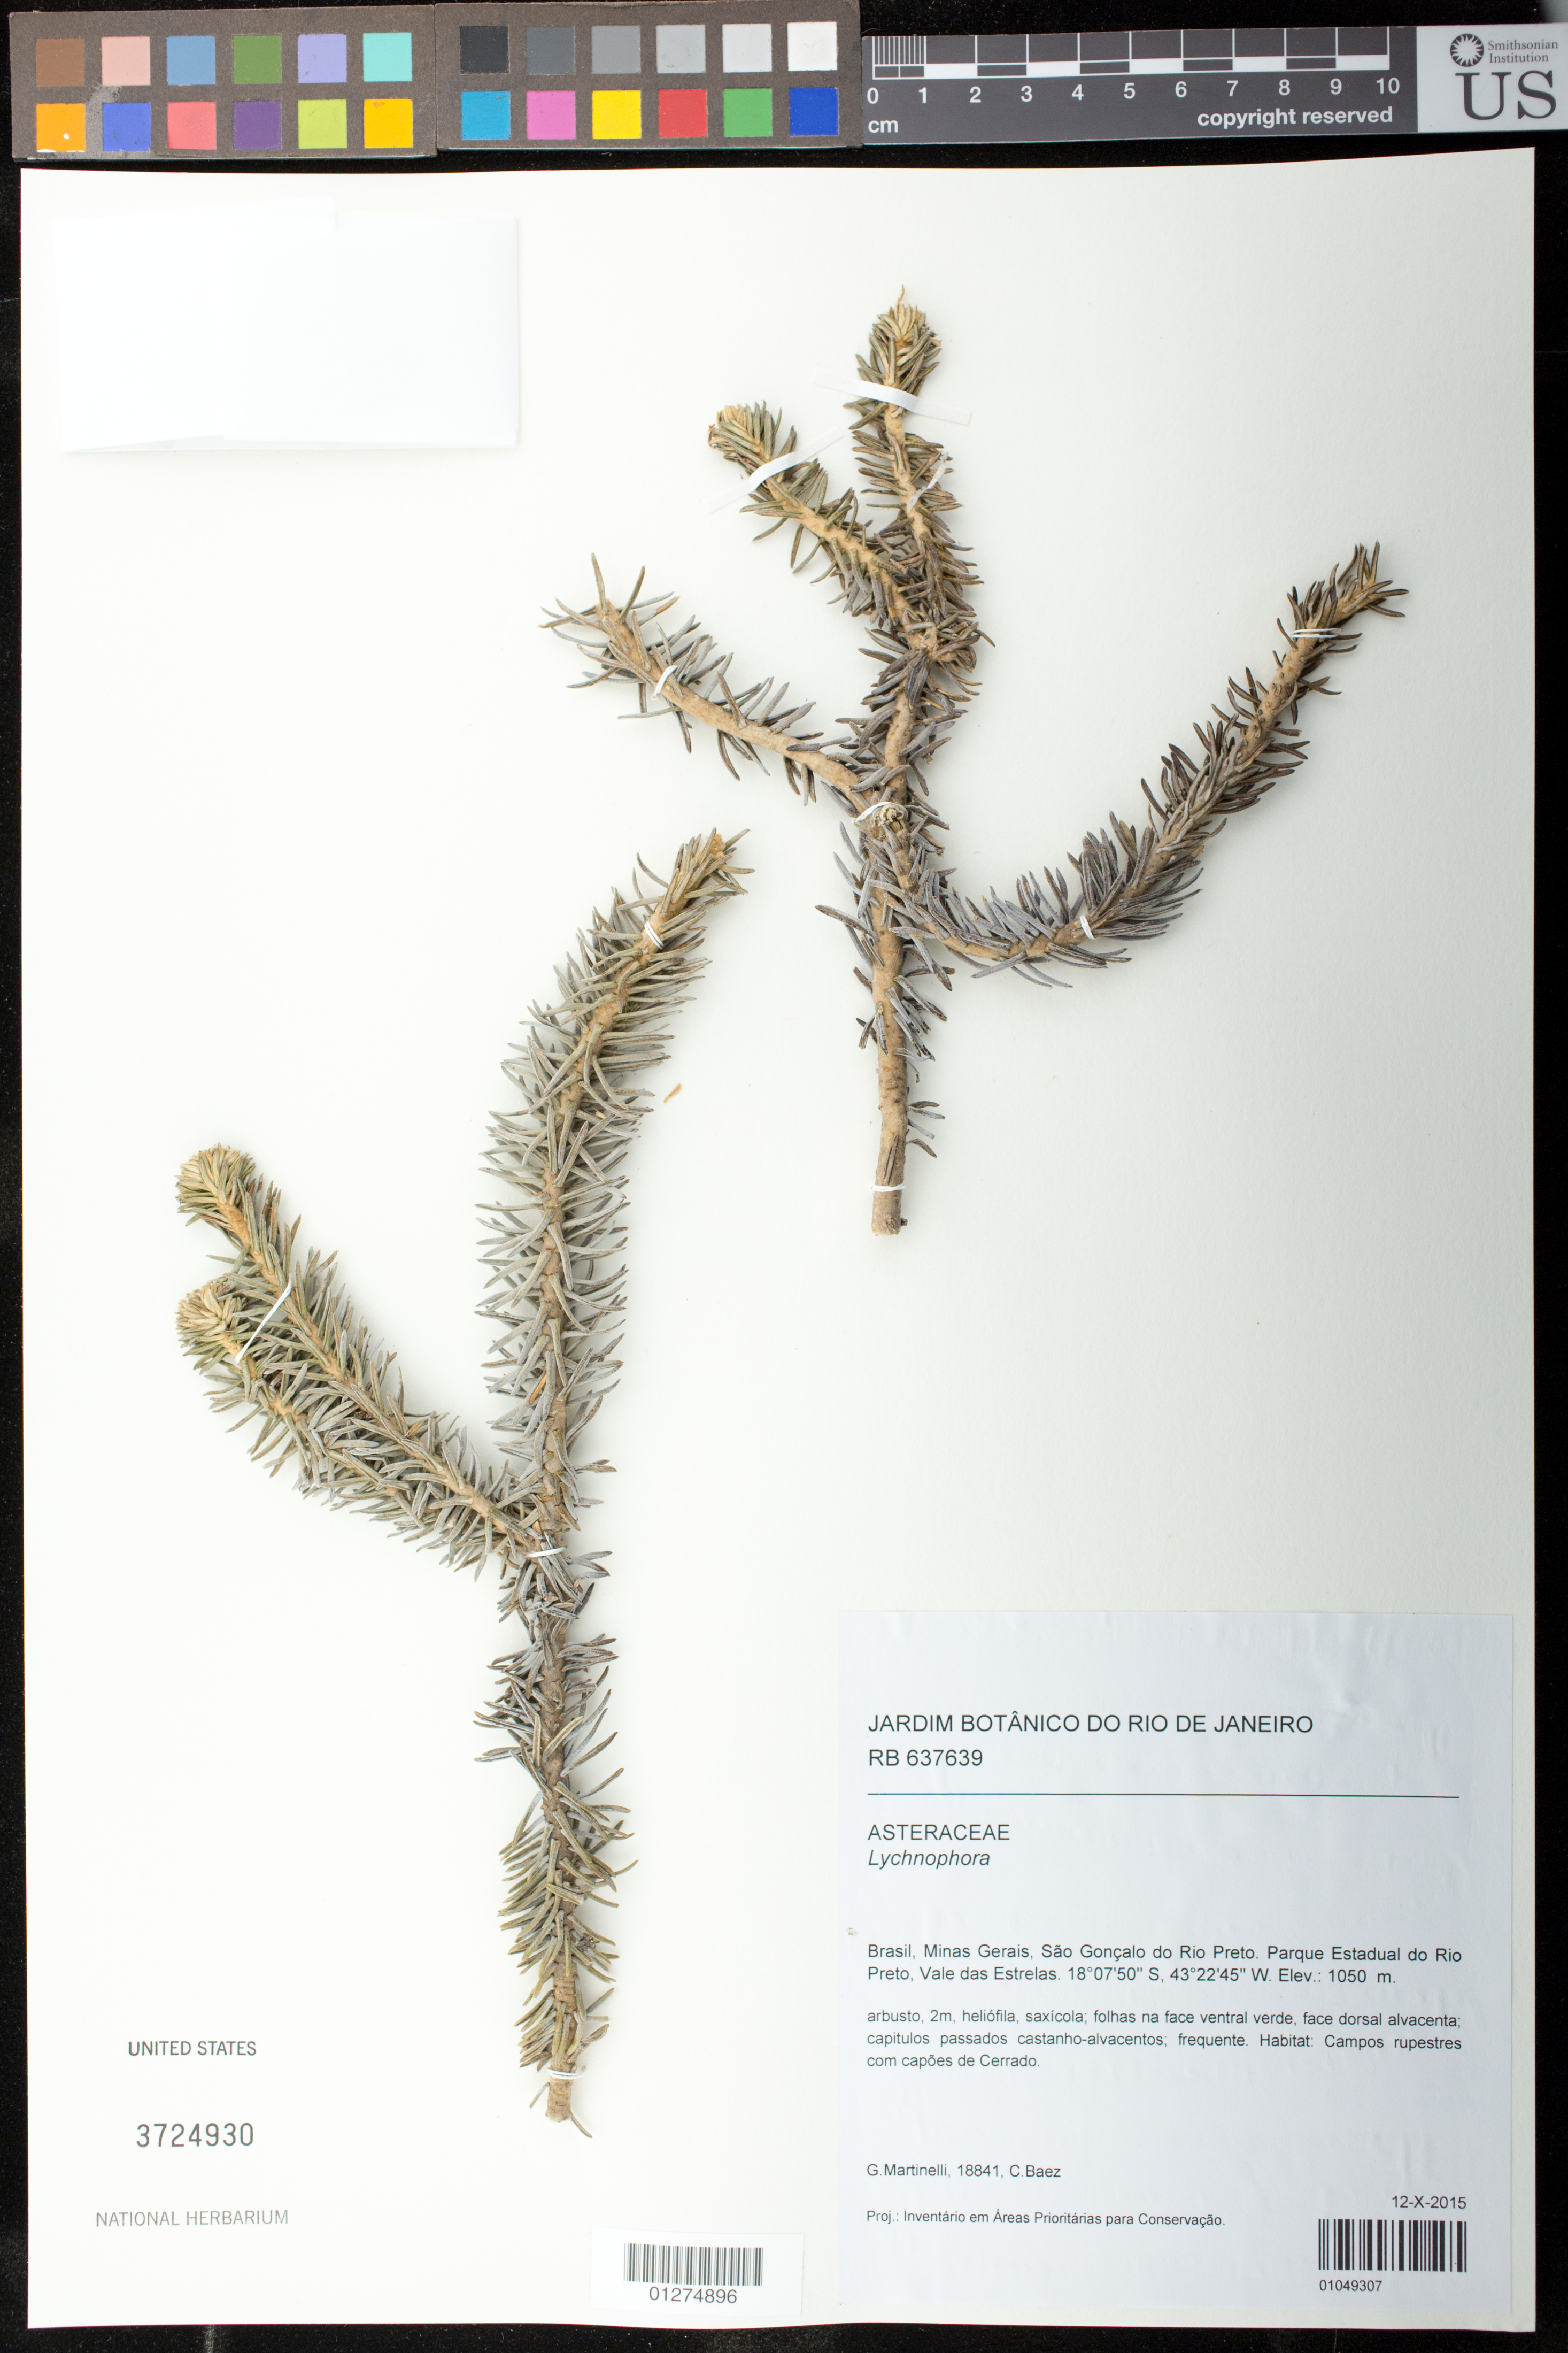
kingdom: Plantae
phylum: Tracheophyta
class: Magnoliopsida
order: Asterales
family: Asteraceae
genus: Lychnophora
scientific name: Lychnophora sp.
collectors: G. Martinelli & C. Baez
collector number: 188841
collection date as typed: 12 X 2015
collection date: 2015-10-12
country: Brazil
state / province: Minas Gerais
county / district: São Gonçalo do Rio Preto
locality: Parque Estadual do Rio Preto, Vale das Estrelas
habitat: campos rupestres com capões de Cerrado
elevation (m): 1050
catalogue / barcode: US 3724930